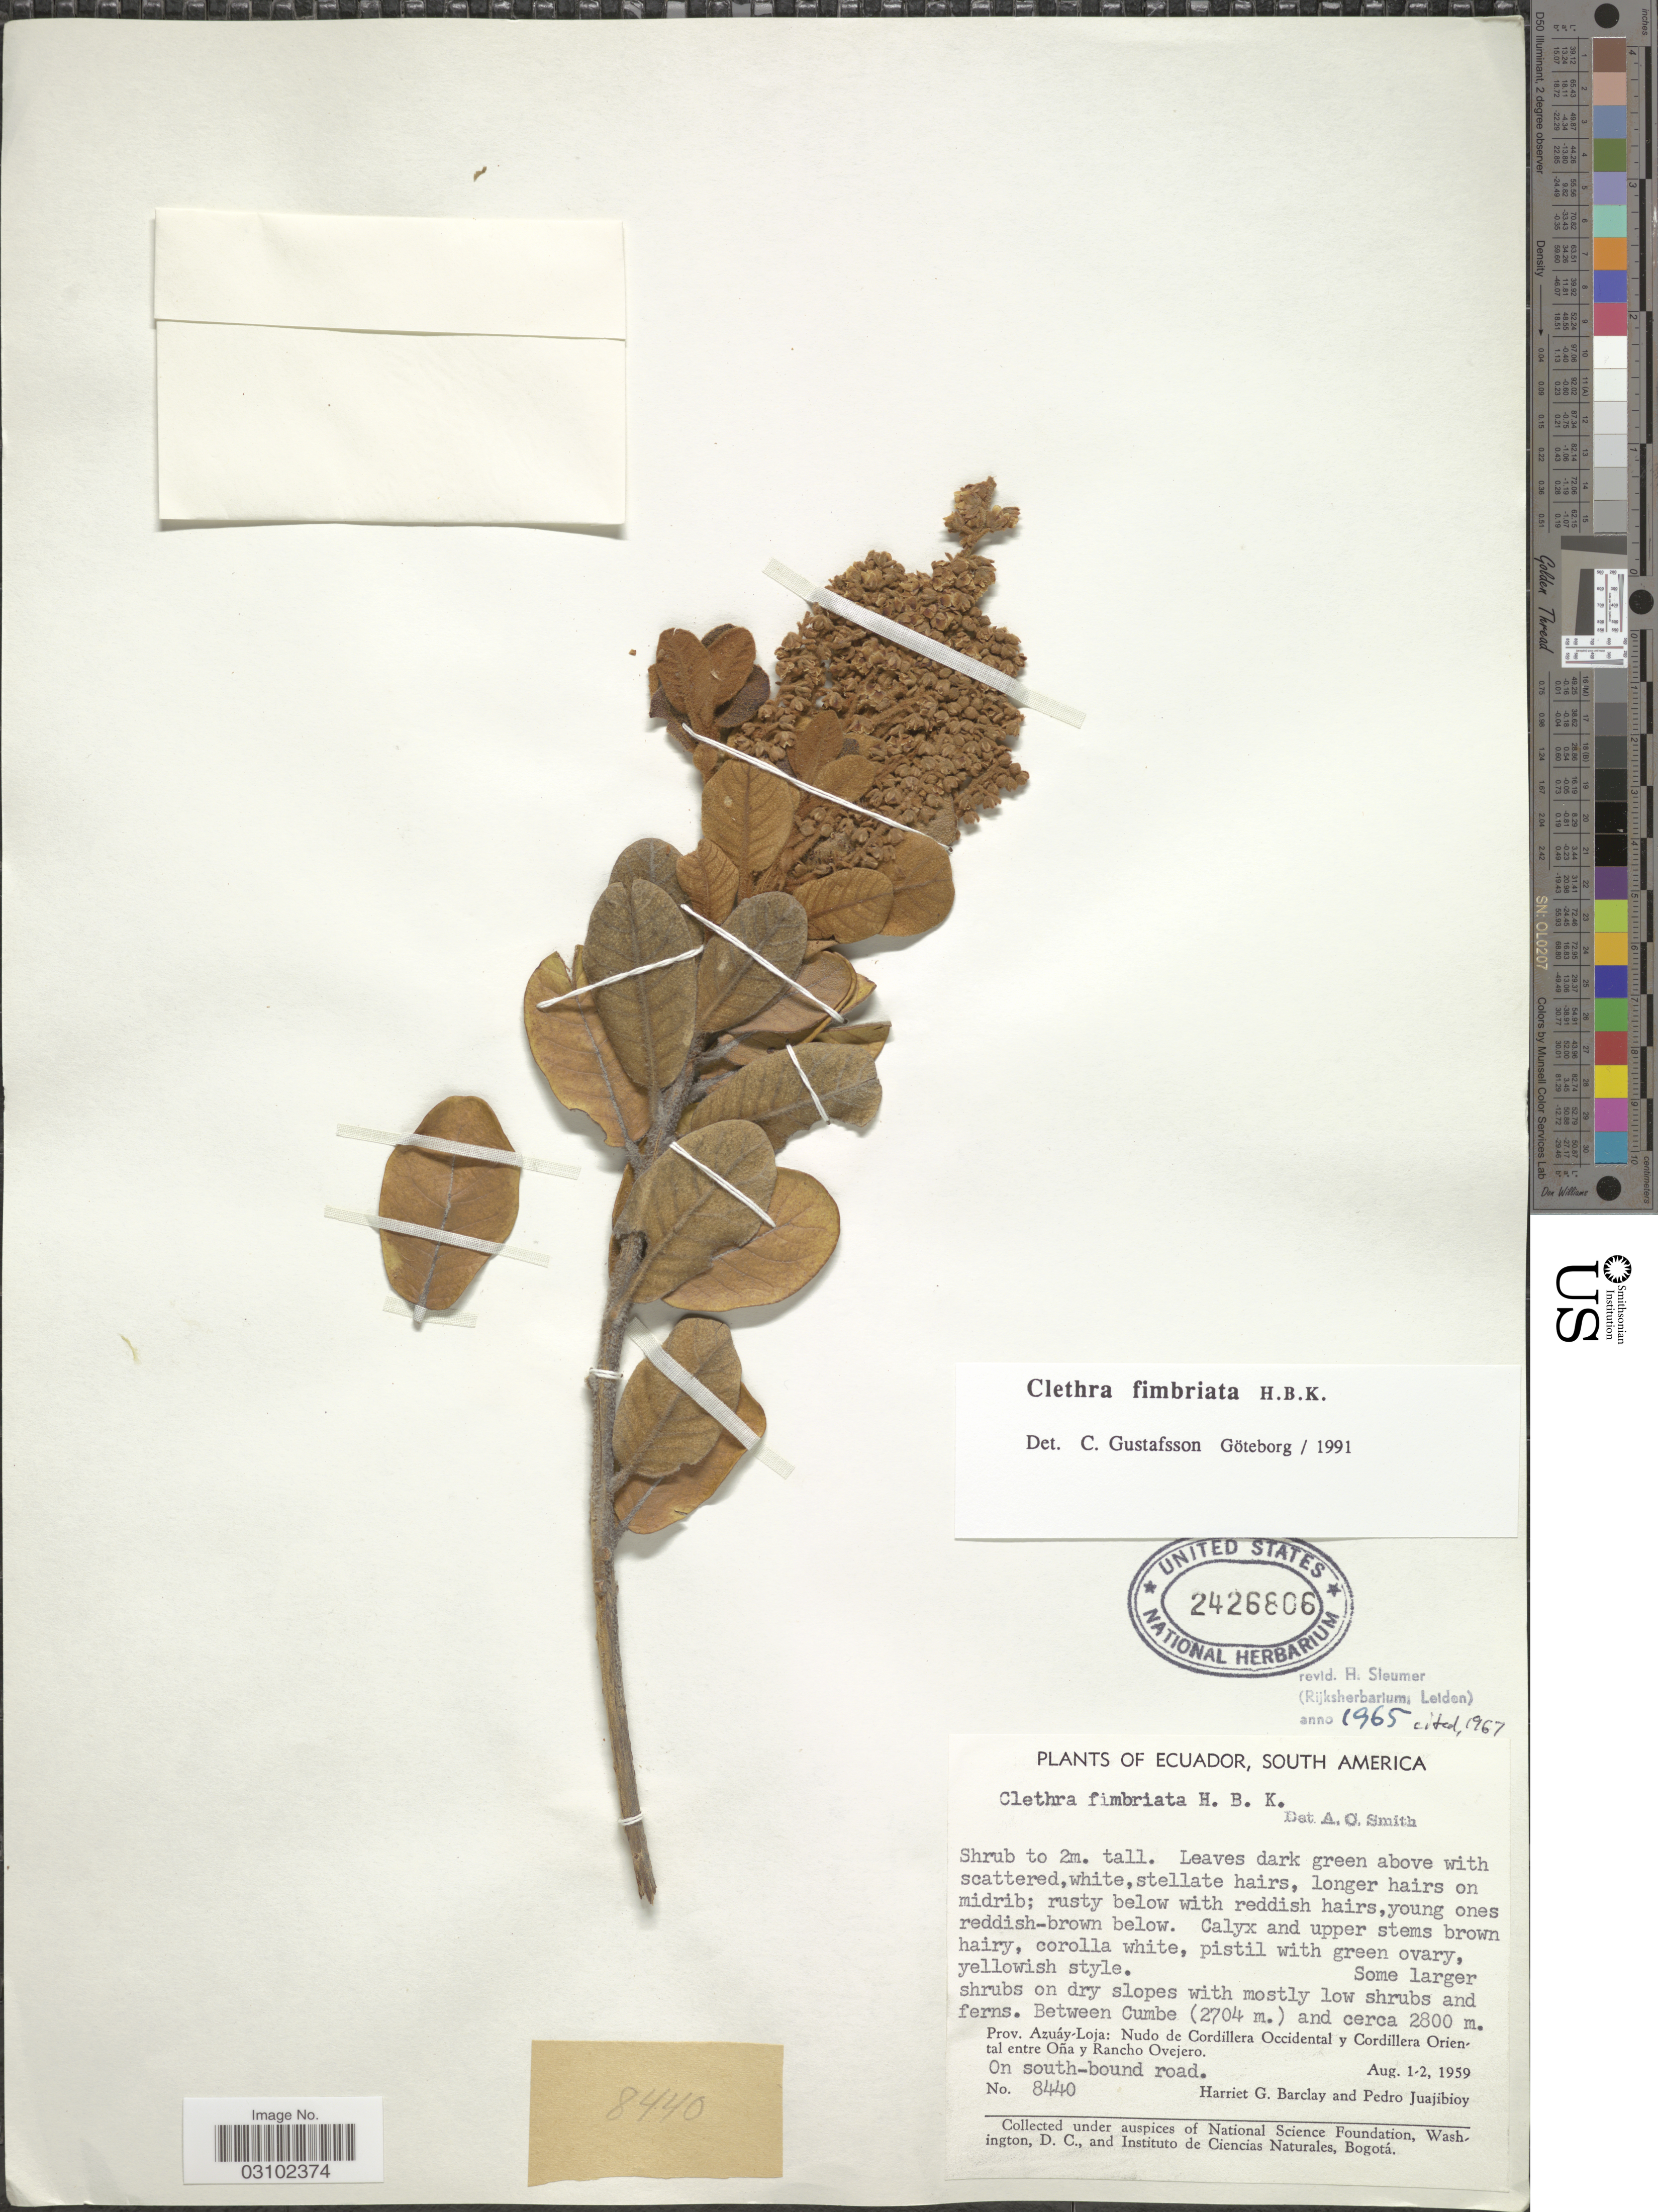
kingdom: Plantae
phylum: Tracheophyta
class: Magnoliopsida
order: Ericales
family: Clethraceae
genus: Clethra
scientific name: Clethra fimbriata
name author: Kunth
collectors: H. G. Barclay & P. Juajibioy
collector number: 8440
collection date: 1959-08-01/1959-08-02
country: Ecuador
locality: Prov. Azuáy-Loja: Nudo de Cordillera Occidental y Cordillera Oriental entre Oña y Rancho Ovejero. On south-bound road.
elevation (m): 2704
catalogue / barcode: US 2426806